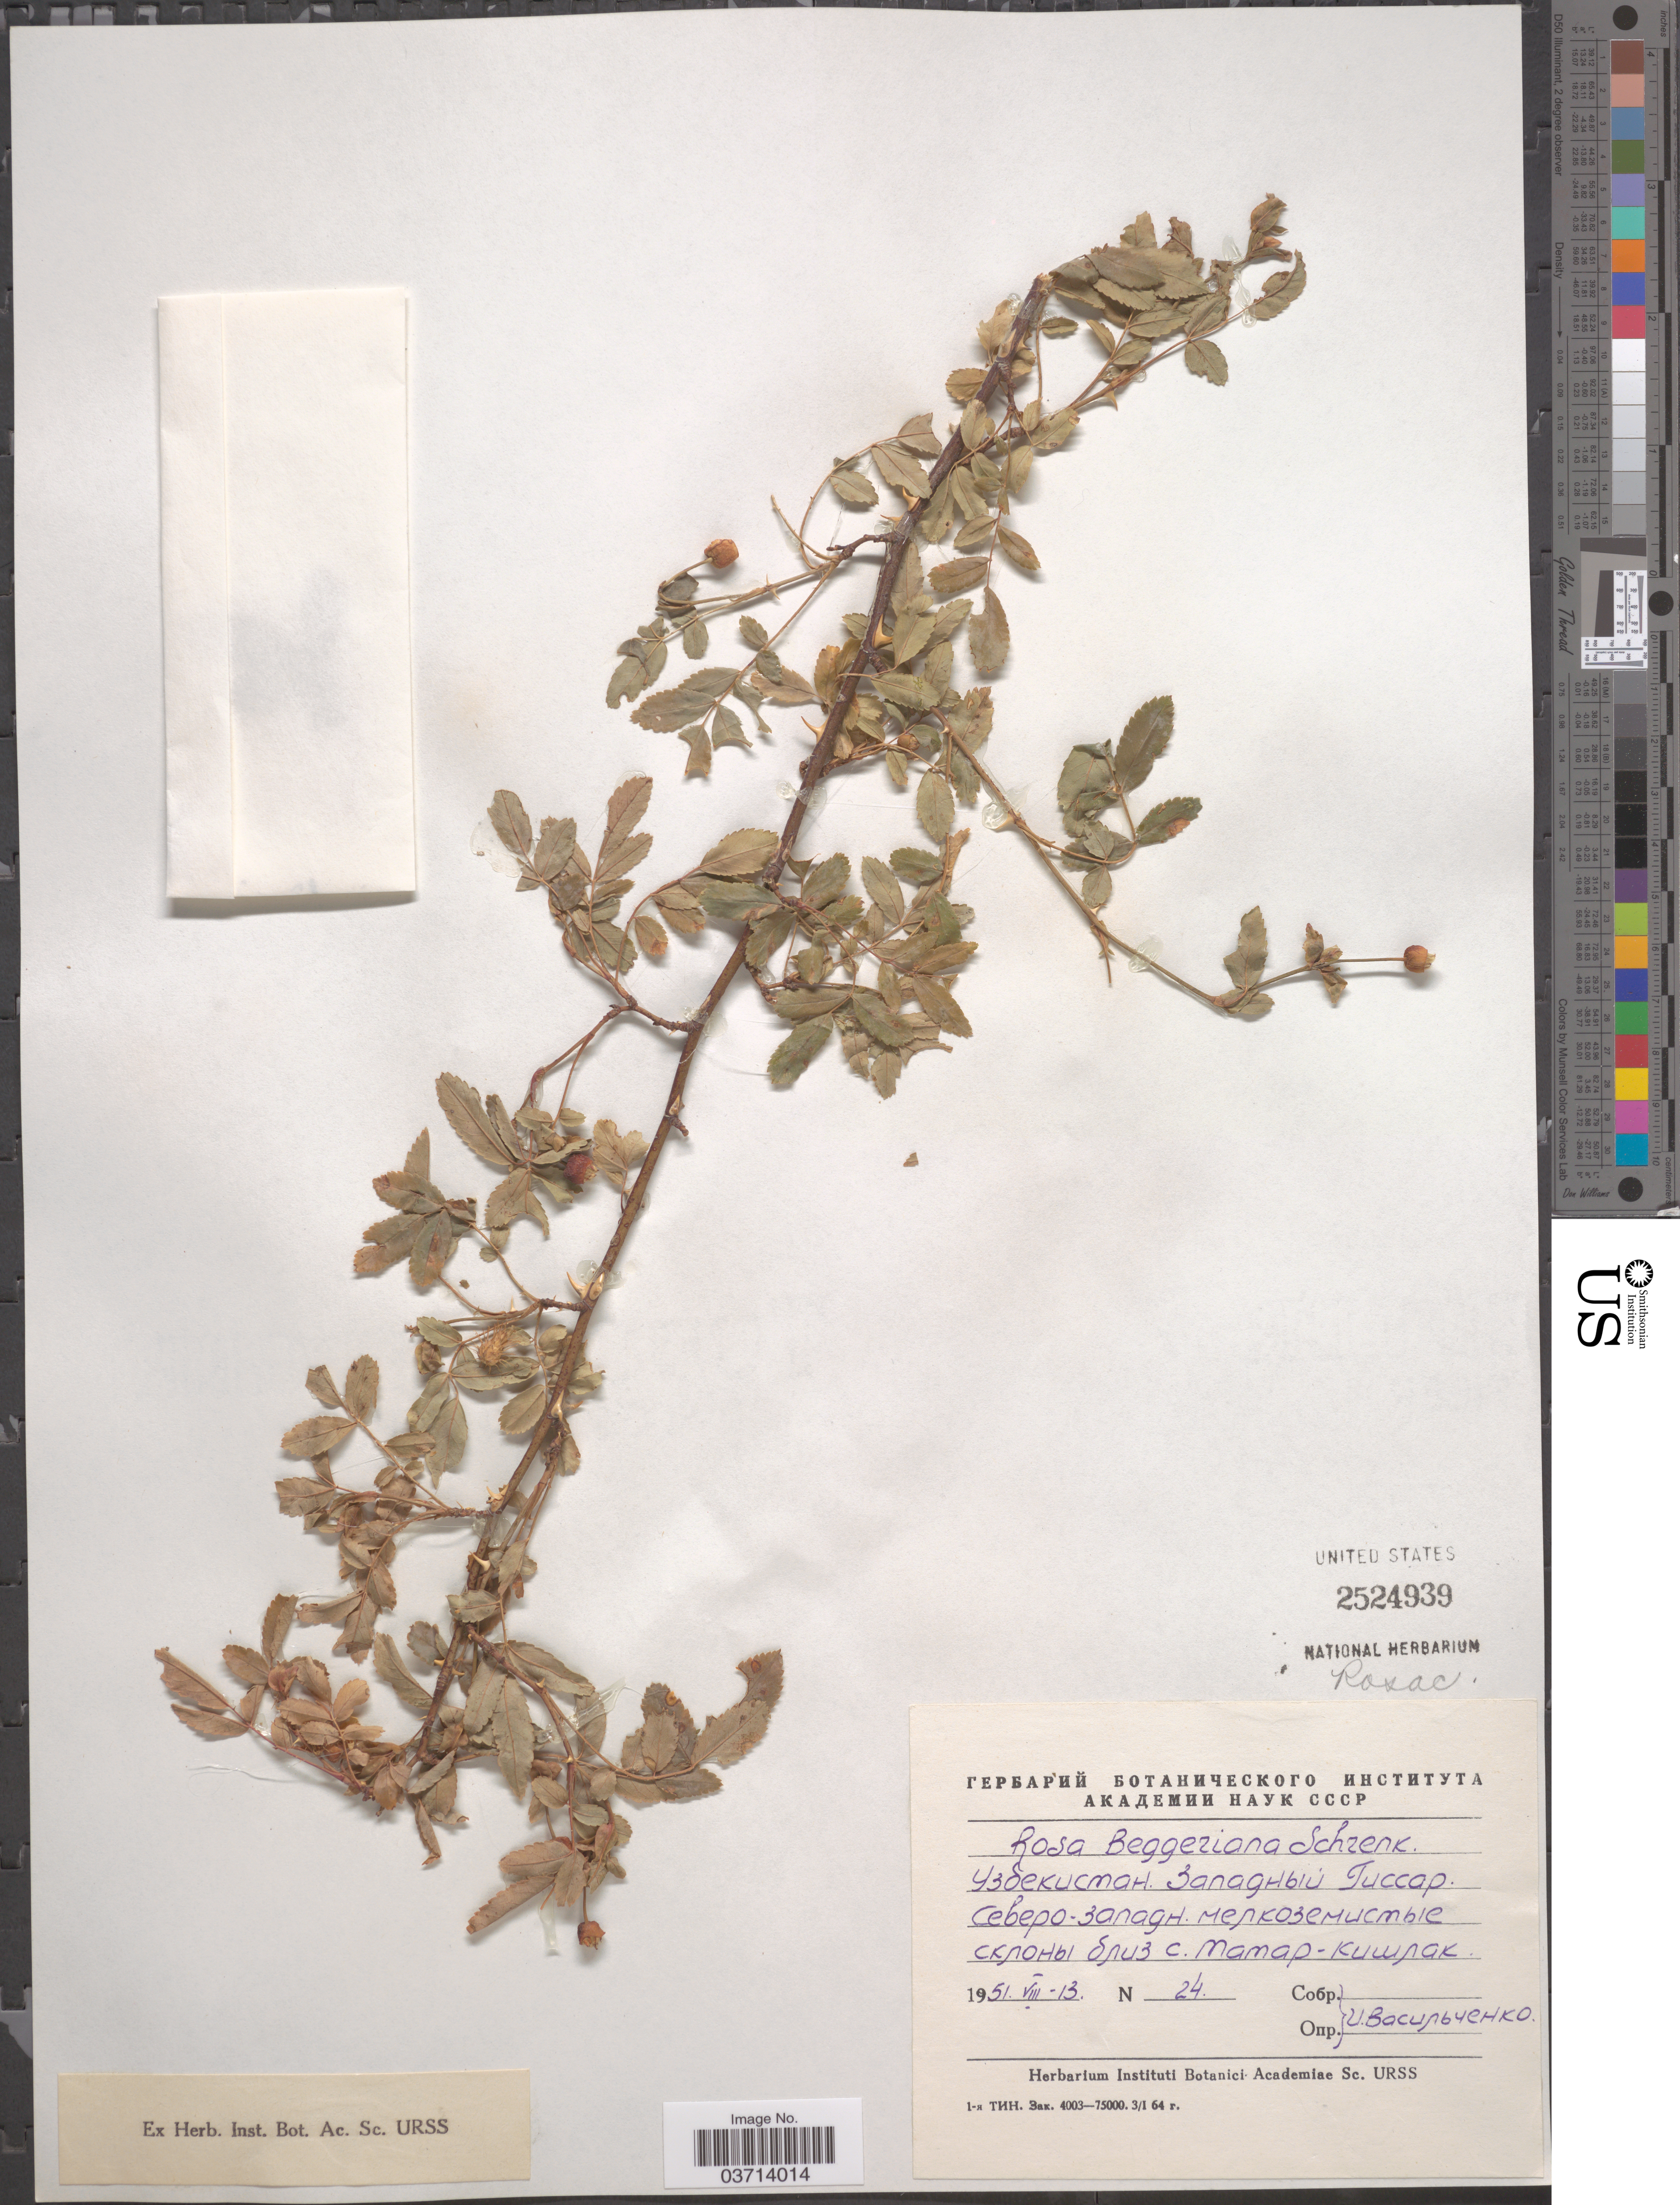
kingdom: Plantae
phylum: Tracheophyta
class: Magnoliopsida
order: Rosales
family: Rosaceae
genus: Rosa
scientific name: Rosa beggeriana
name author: Schrenk ex Fisch. & C.A. Mey.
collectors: X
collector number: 24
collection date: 1951-08-13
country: Uzbekistan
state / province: Qashqadaryo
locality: near village Tatar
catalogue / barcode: US 2524939